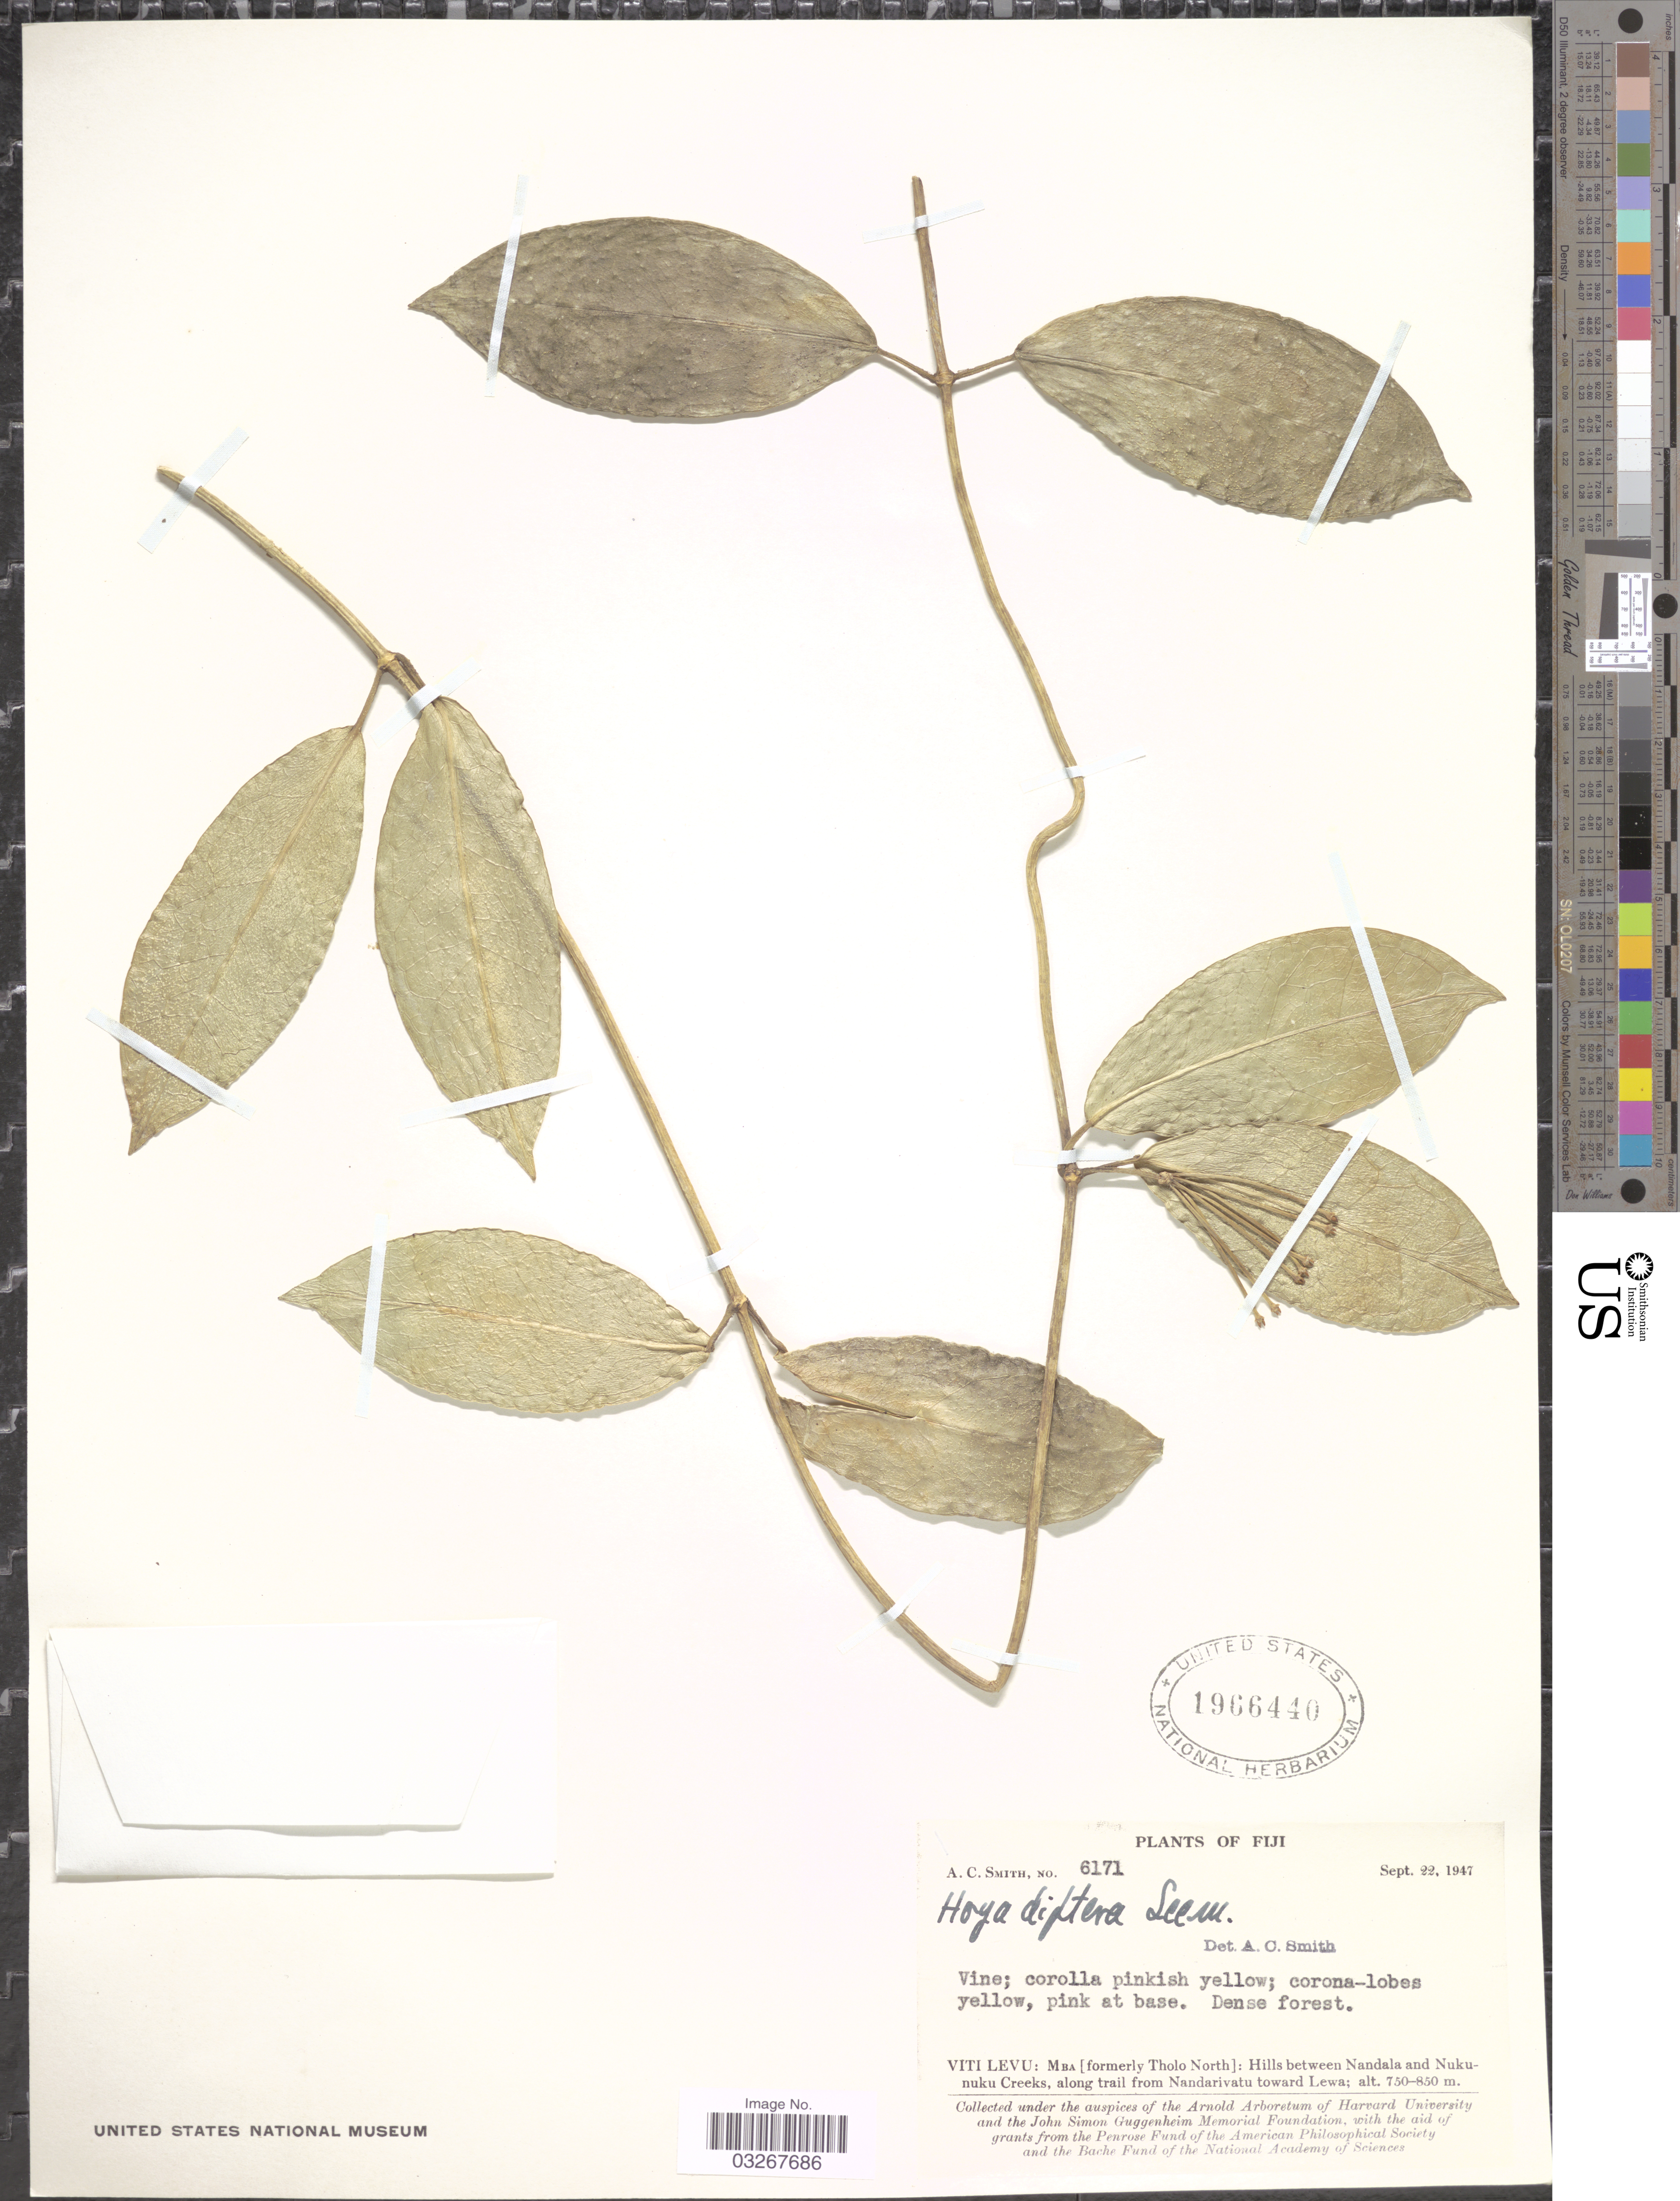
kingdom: Plantae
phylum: Tracheophyta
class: Magnoliopsida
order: Gentianales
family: Apocynaceae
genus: Hoya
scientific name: Hoya diptera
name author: Seem.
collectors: A. C. Smith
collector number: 6171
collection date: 1947-09-22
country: Fiji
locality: Viti Levu: Mba [formerly Tholo North]: Hills between Nandala and Nukunuku Creeks, along trail from Nandarivatu toward Lewa.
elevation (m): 750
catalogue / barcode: US 1966440